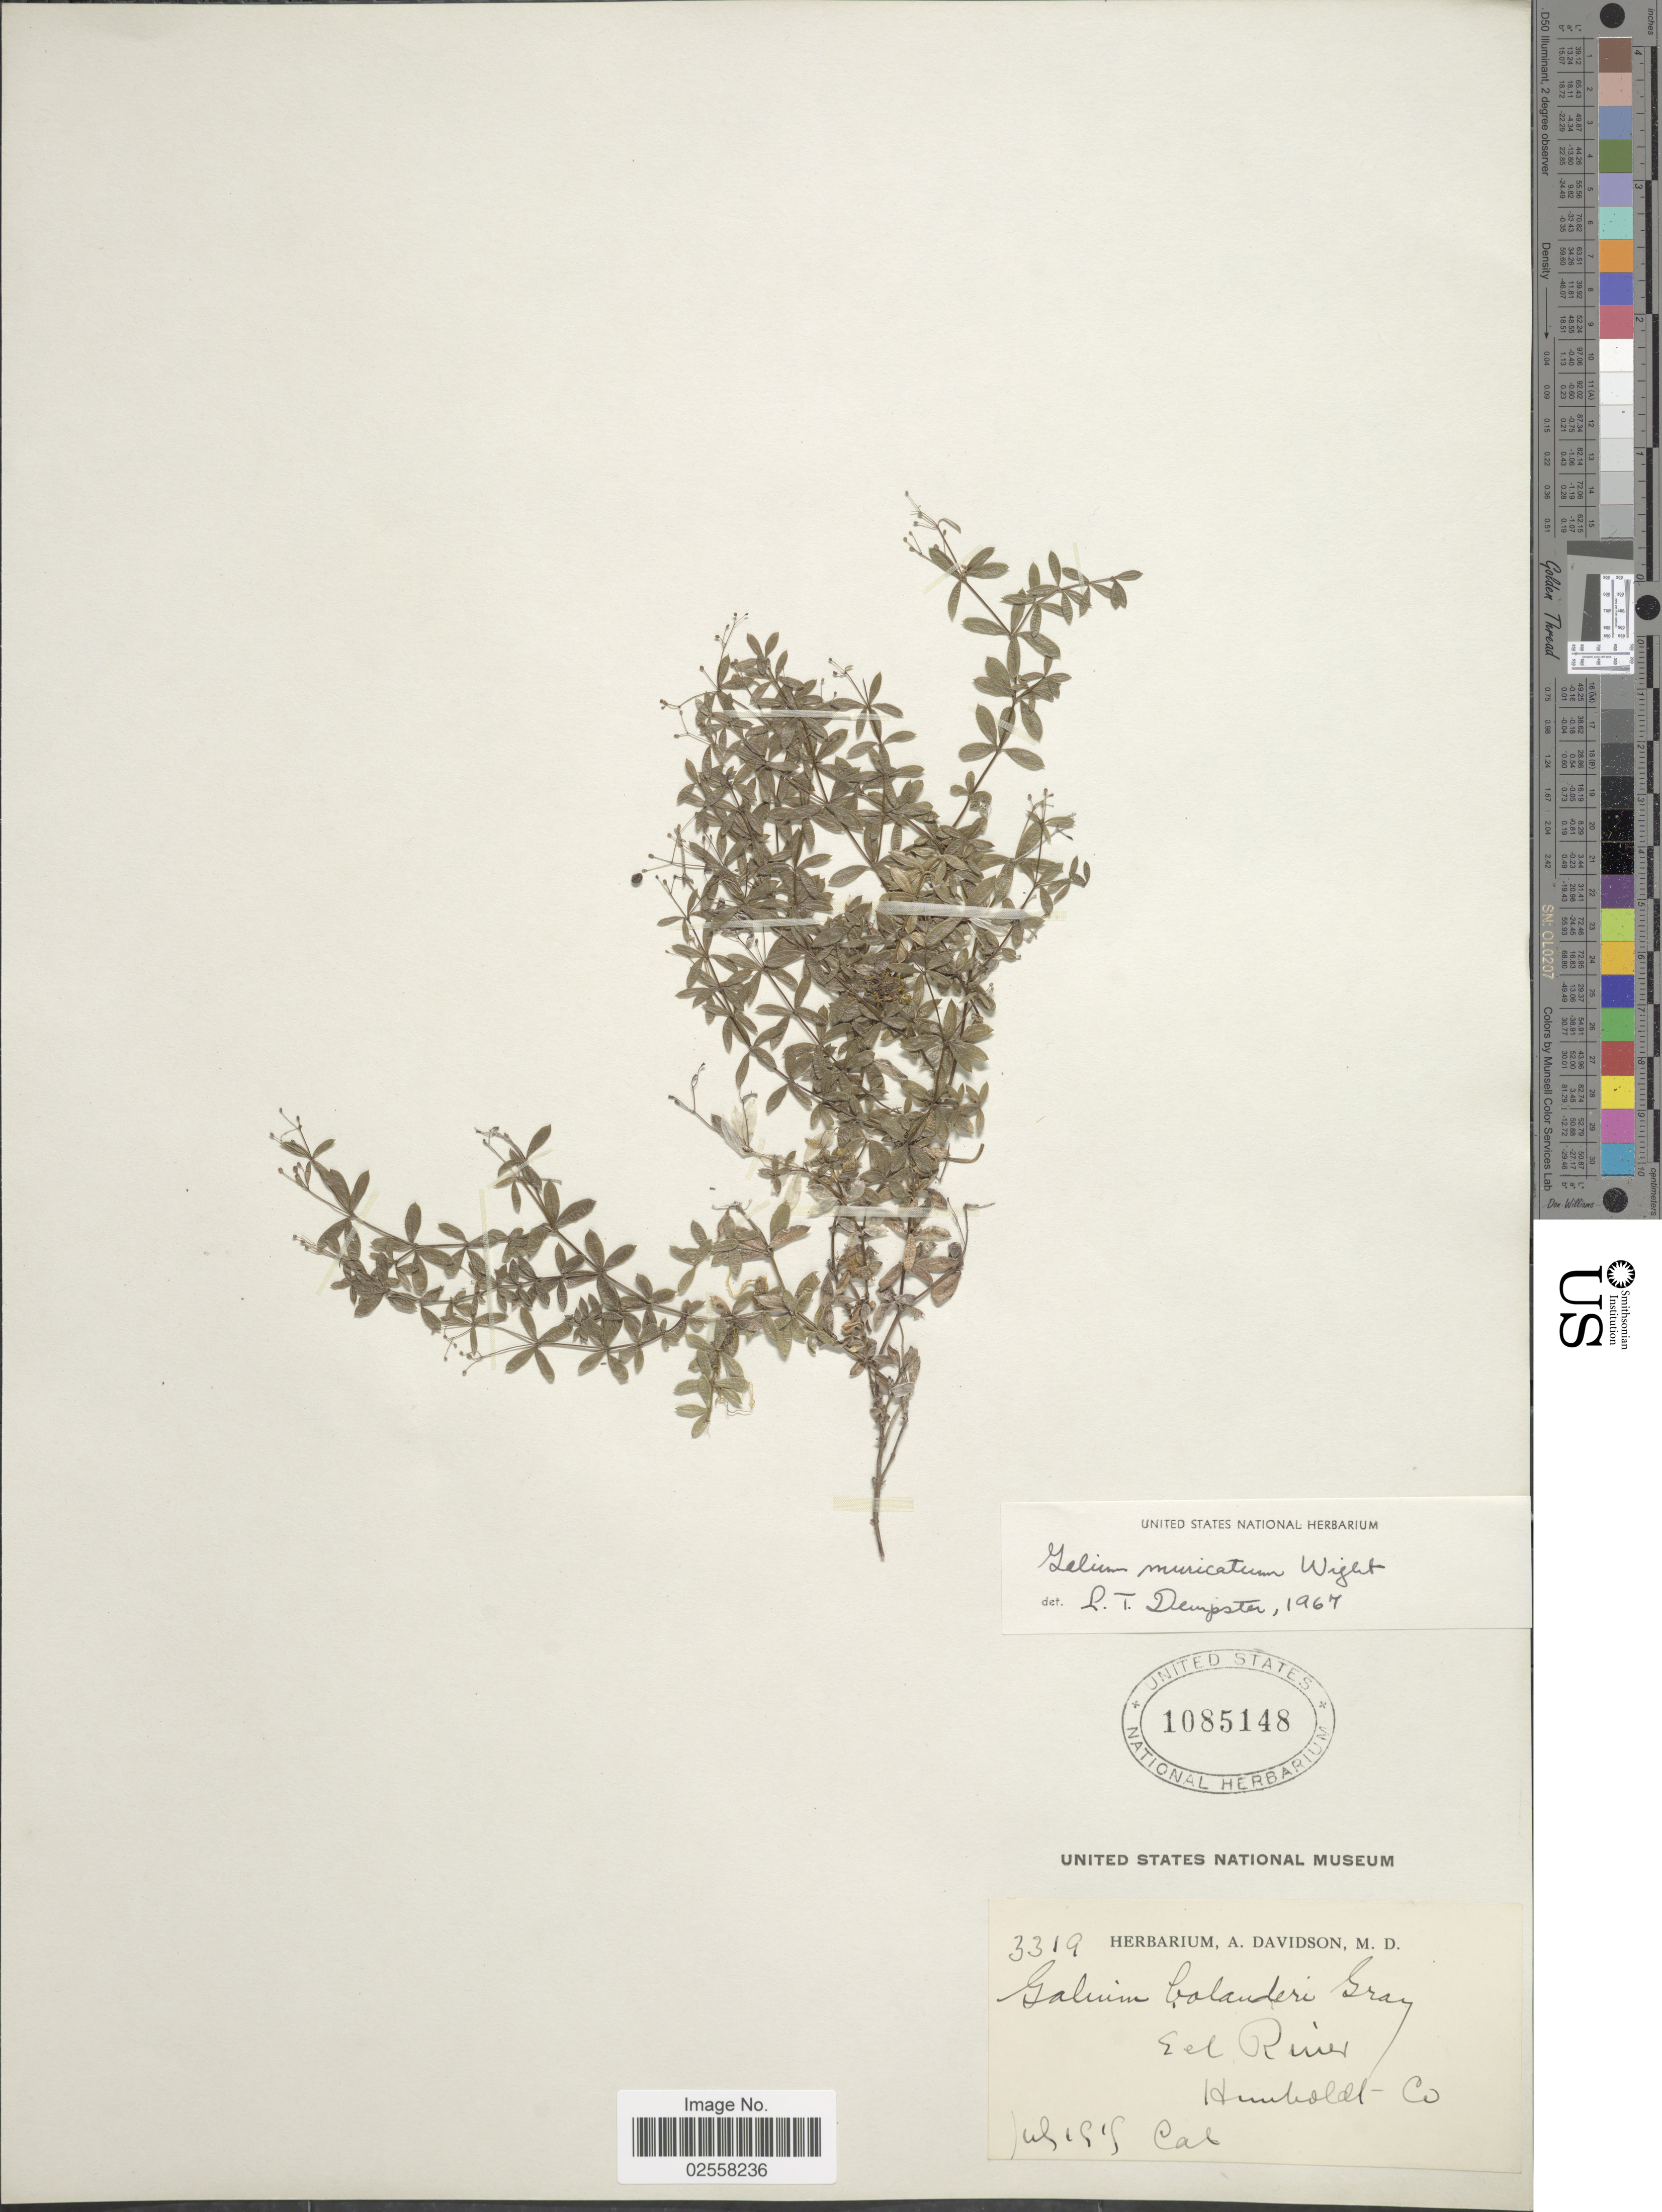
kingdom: Plantae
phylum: Tracheophyta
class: Magnoliopsida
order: Gentianales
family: Rubiaceae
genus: Galium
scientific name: Galium muricatum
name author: W. Wight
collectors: ex herb. A. Davidson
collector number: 3319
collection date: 1919-07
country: United States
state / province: California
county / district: Humboldt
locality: Eel River, Humboldt Co.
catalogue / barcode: US 1085148